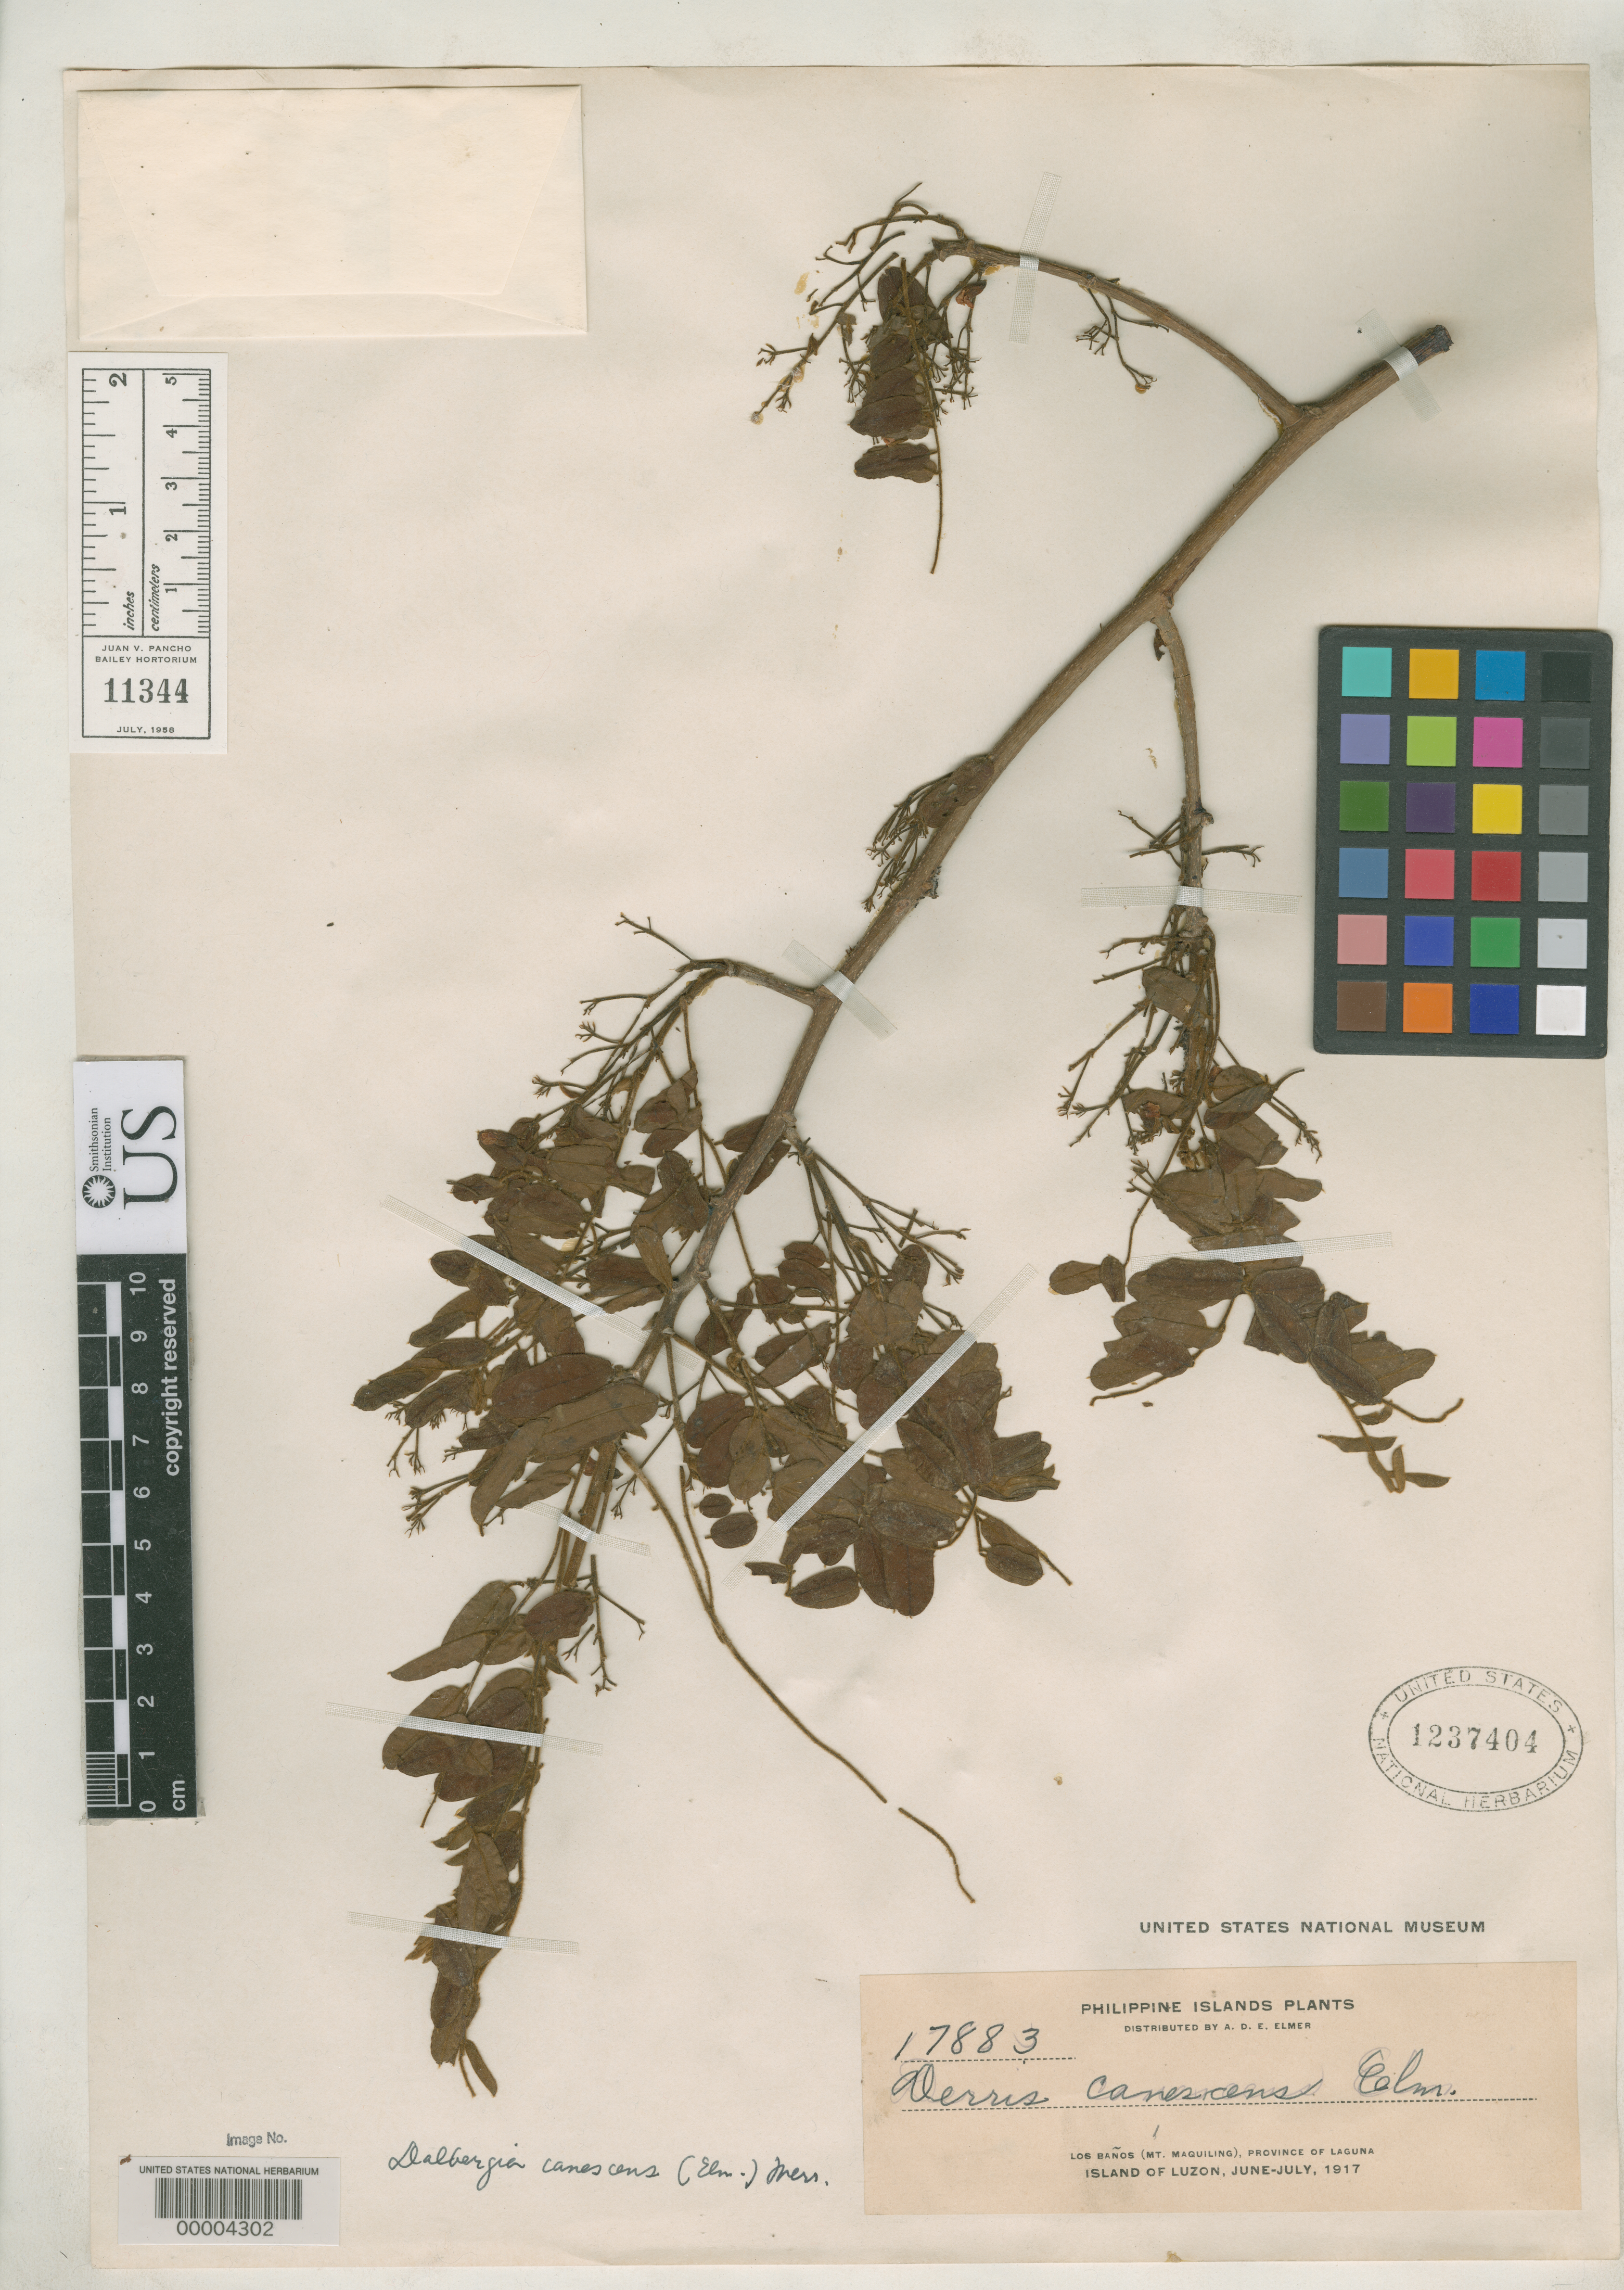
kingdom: Plantae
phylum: Tracheophyta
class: Magnoliopsida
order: Fabales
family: Fabaceae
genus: Derris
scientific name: Derris canescens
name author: Elmer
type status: Isotype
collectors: A. D. E. Elmer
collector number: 17883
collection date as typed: Jun 1917 to -- Jul 1917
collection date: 1917-06/1917-07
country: Philippines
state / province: Calabarzon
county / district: Laguna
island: Luzon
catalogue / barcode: US 1237404